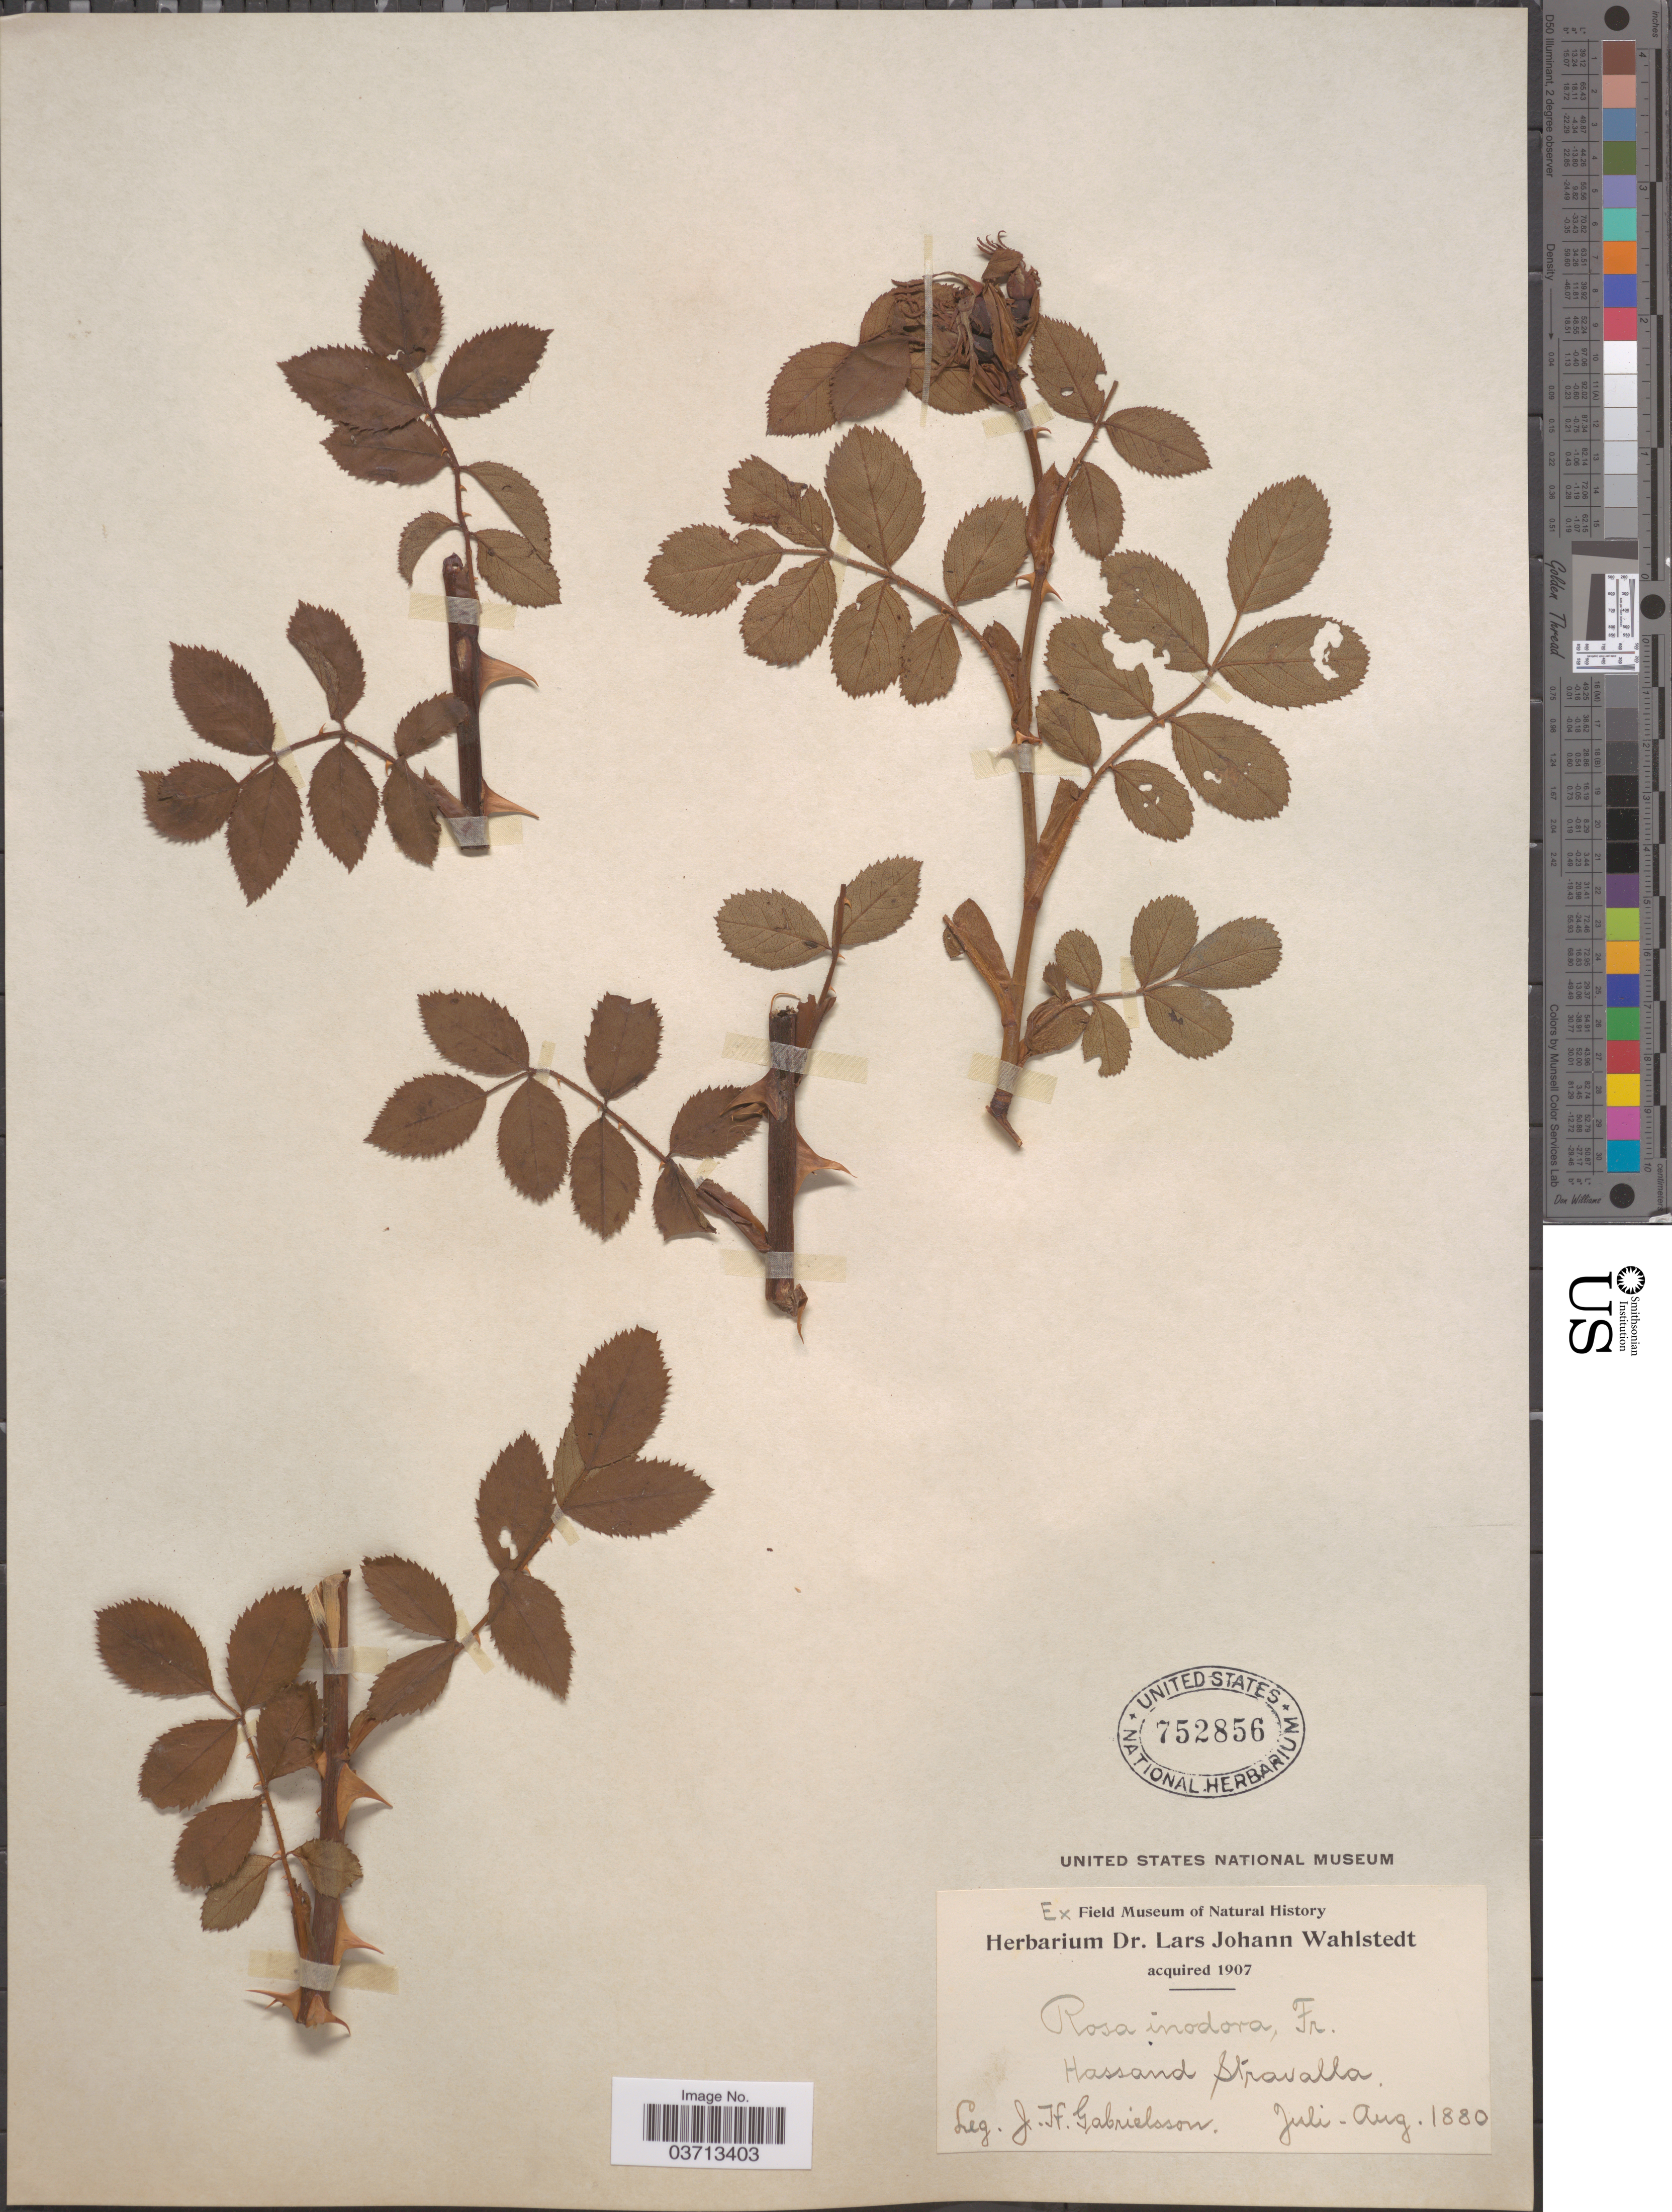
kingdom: Plantae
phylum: Tracheophyta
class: Magnoliopsida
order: Rosales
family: Rosaceae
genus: Rosa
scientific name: Rosa inodora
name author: Fr. a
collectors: J. Gabrielsson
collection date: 1880-07/1880-08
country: Sweden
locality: Hassand Stravalla.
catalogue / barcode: US 752856